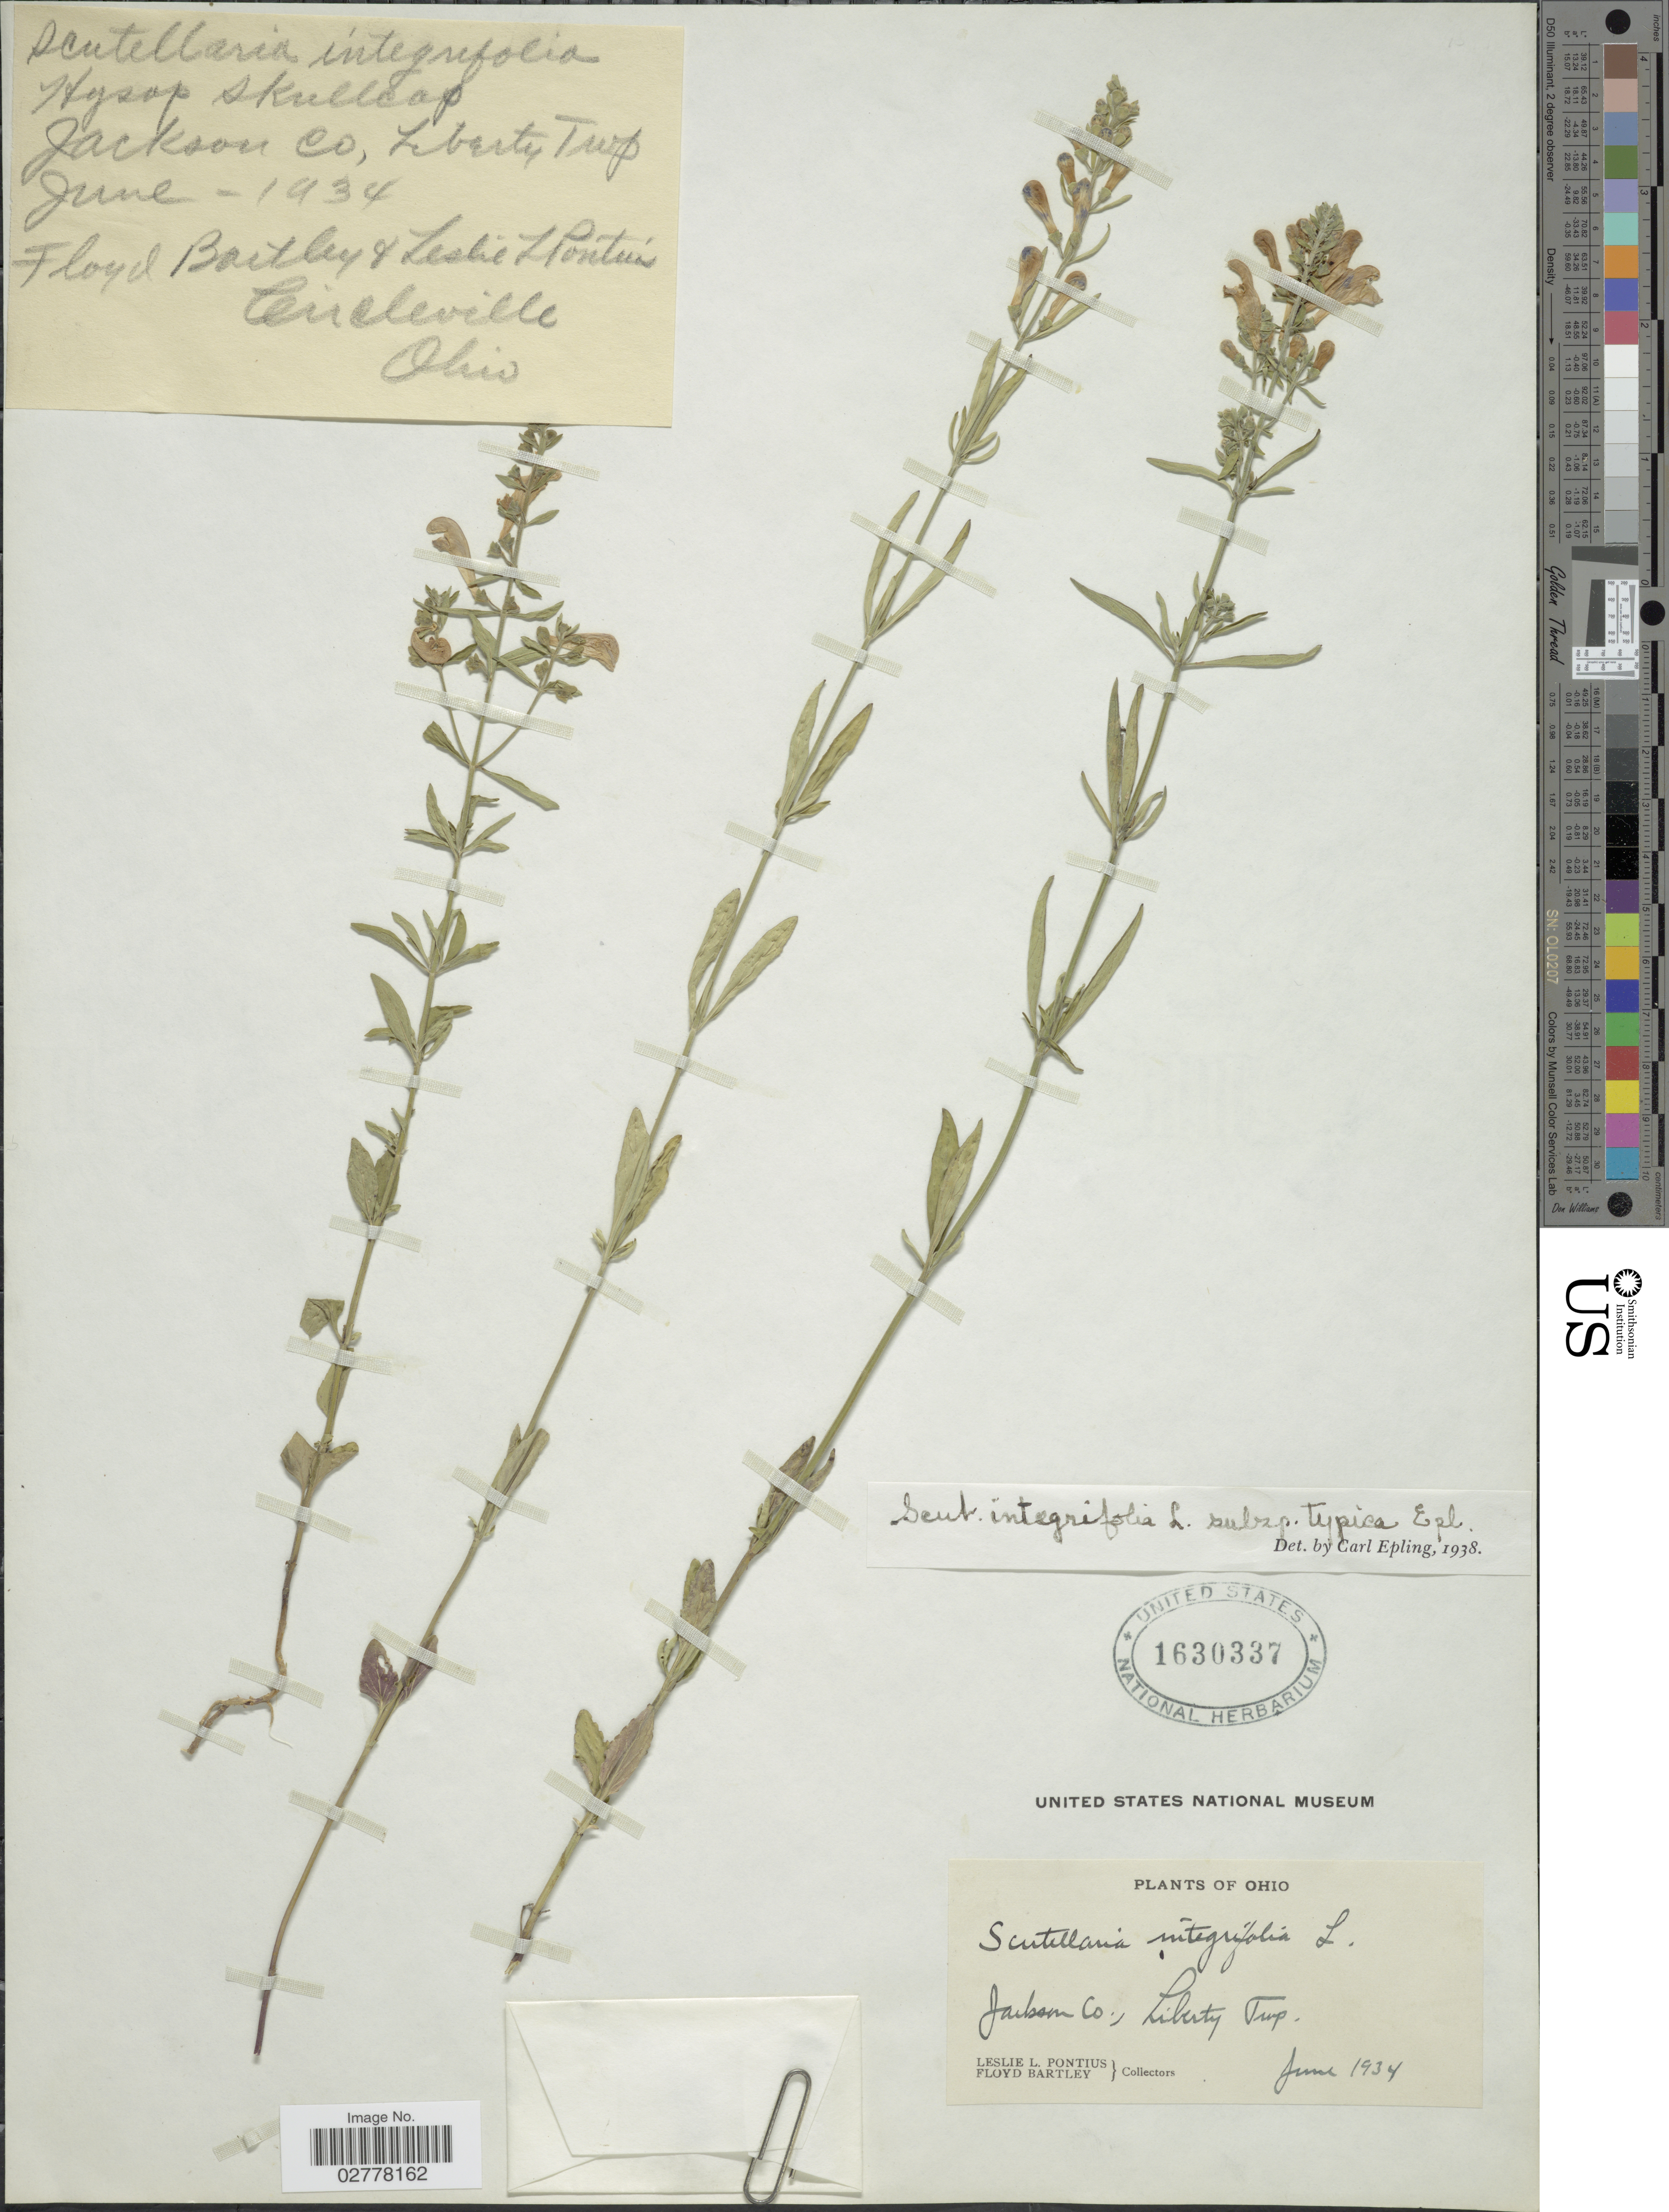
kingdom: Plantae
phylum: Tracheophyta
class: Magnoliopsida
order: Lamiales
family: Lamiaceae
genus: Scutellaria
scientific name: Scutellaria integrifolia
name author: L.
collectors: L. Pontius & F. Bartley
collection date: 1934-06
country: United States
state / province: Ohio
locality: Jackson Co., Liberty Twp.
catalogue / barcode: US 1630337